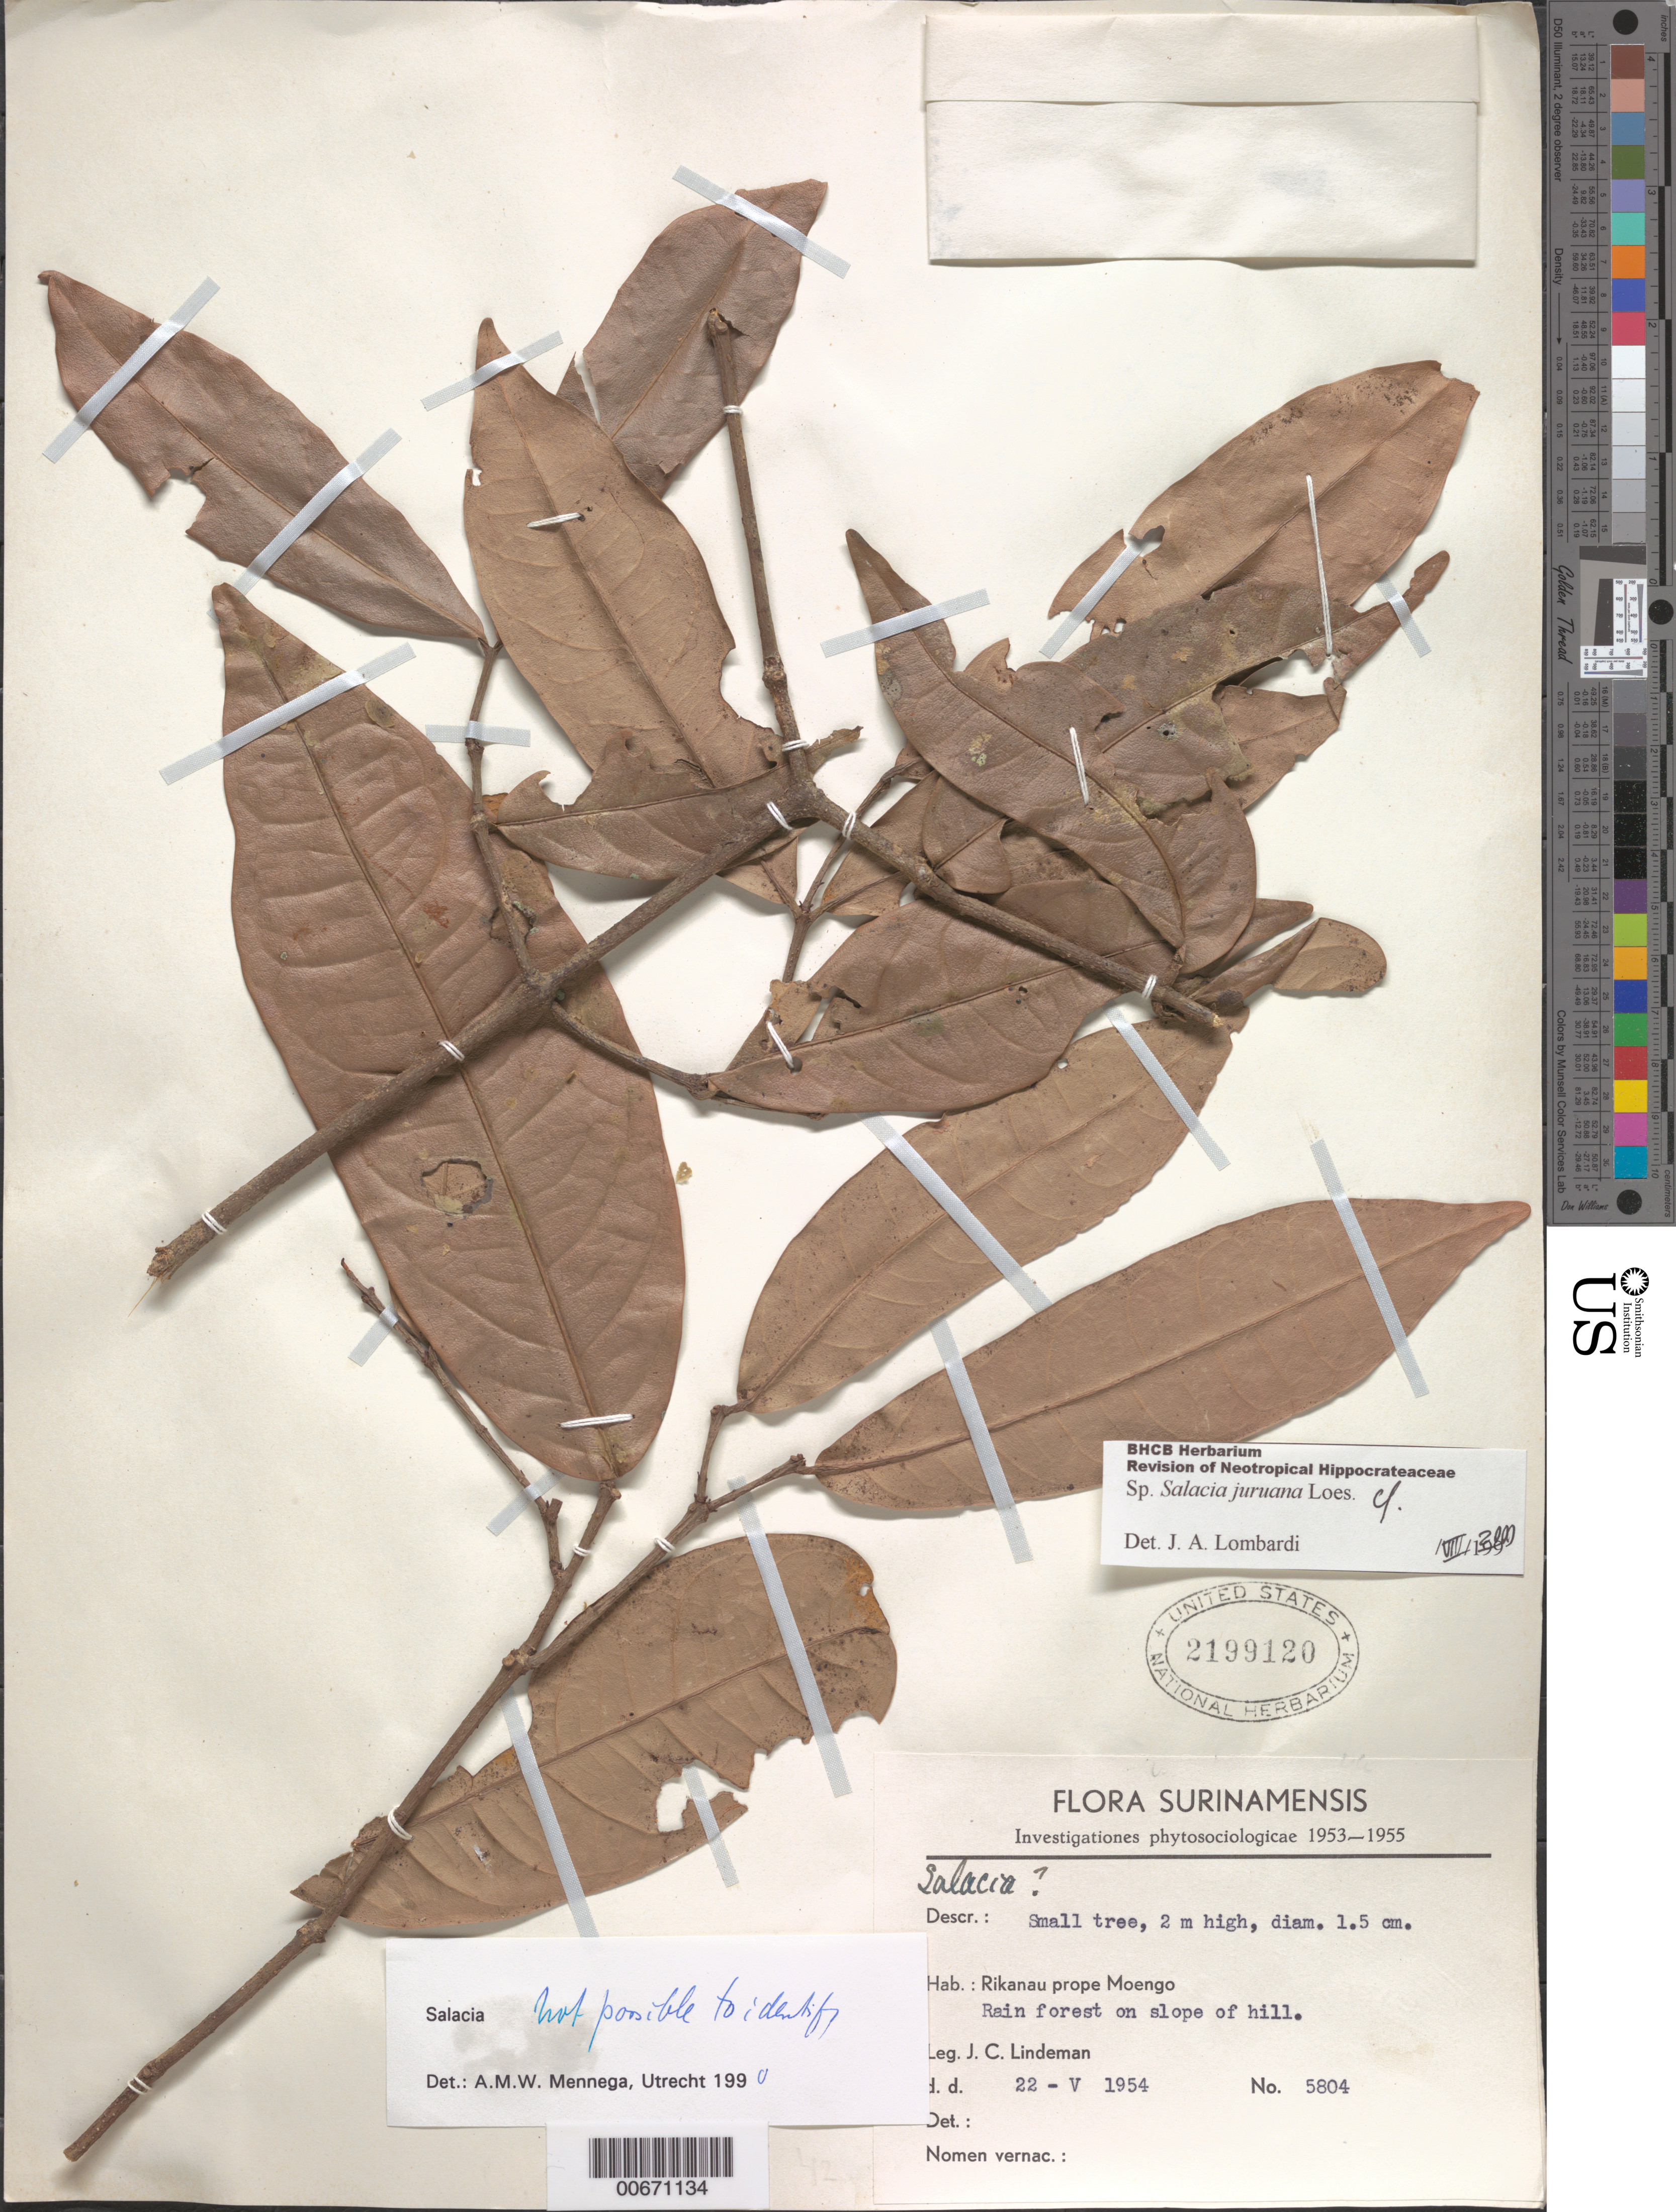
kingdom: Plantae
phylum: Tracheophyta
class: Magnoliopsida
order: Celastrales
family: Celastraceae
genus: Salacia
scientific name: Salacia juruana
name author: Loes.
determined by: Lombardi, Julio A.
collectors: J. C. Lindeman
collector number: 5804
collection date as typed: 22-May-54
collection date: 1954-05-22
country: Suriname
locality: Rikanau, near Moengo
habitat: Rainforest on hill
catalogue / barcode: US 2199120